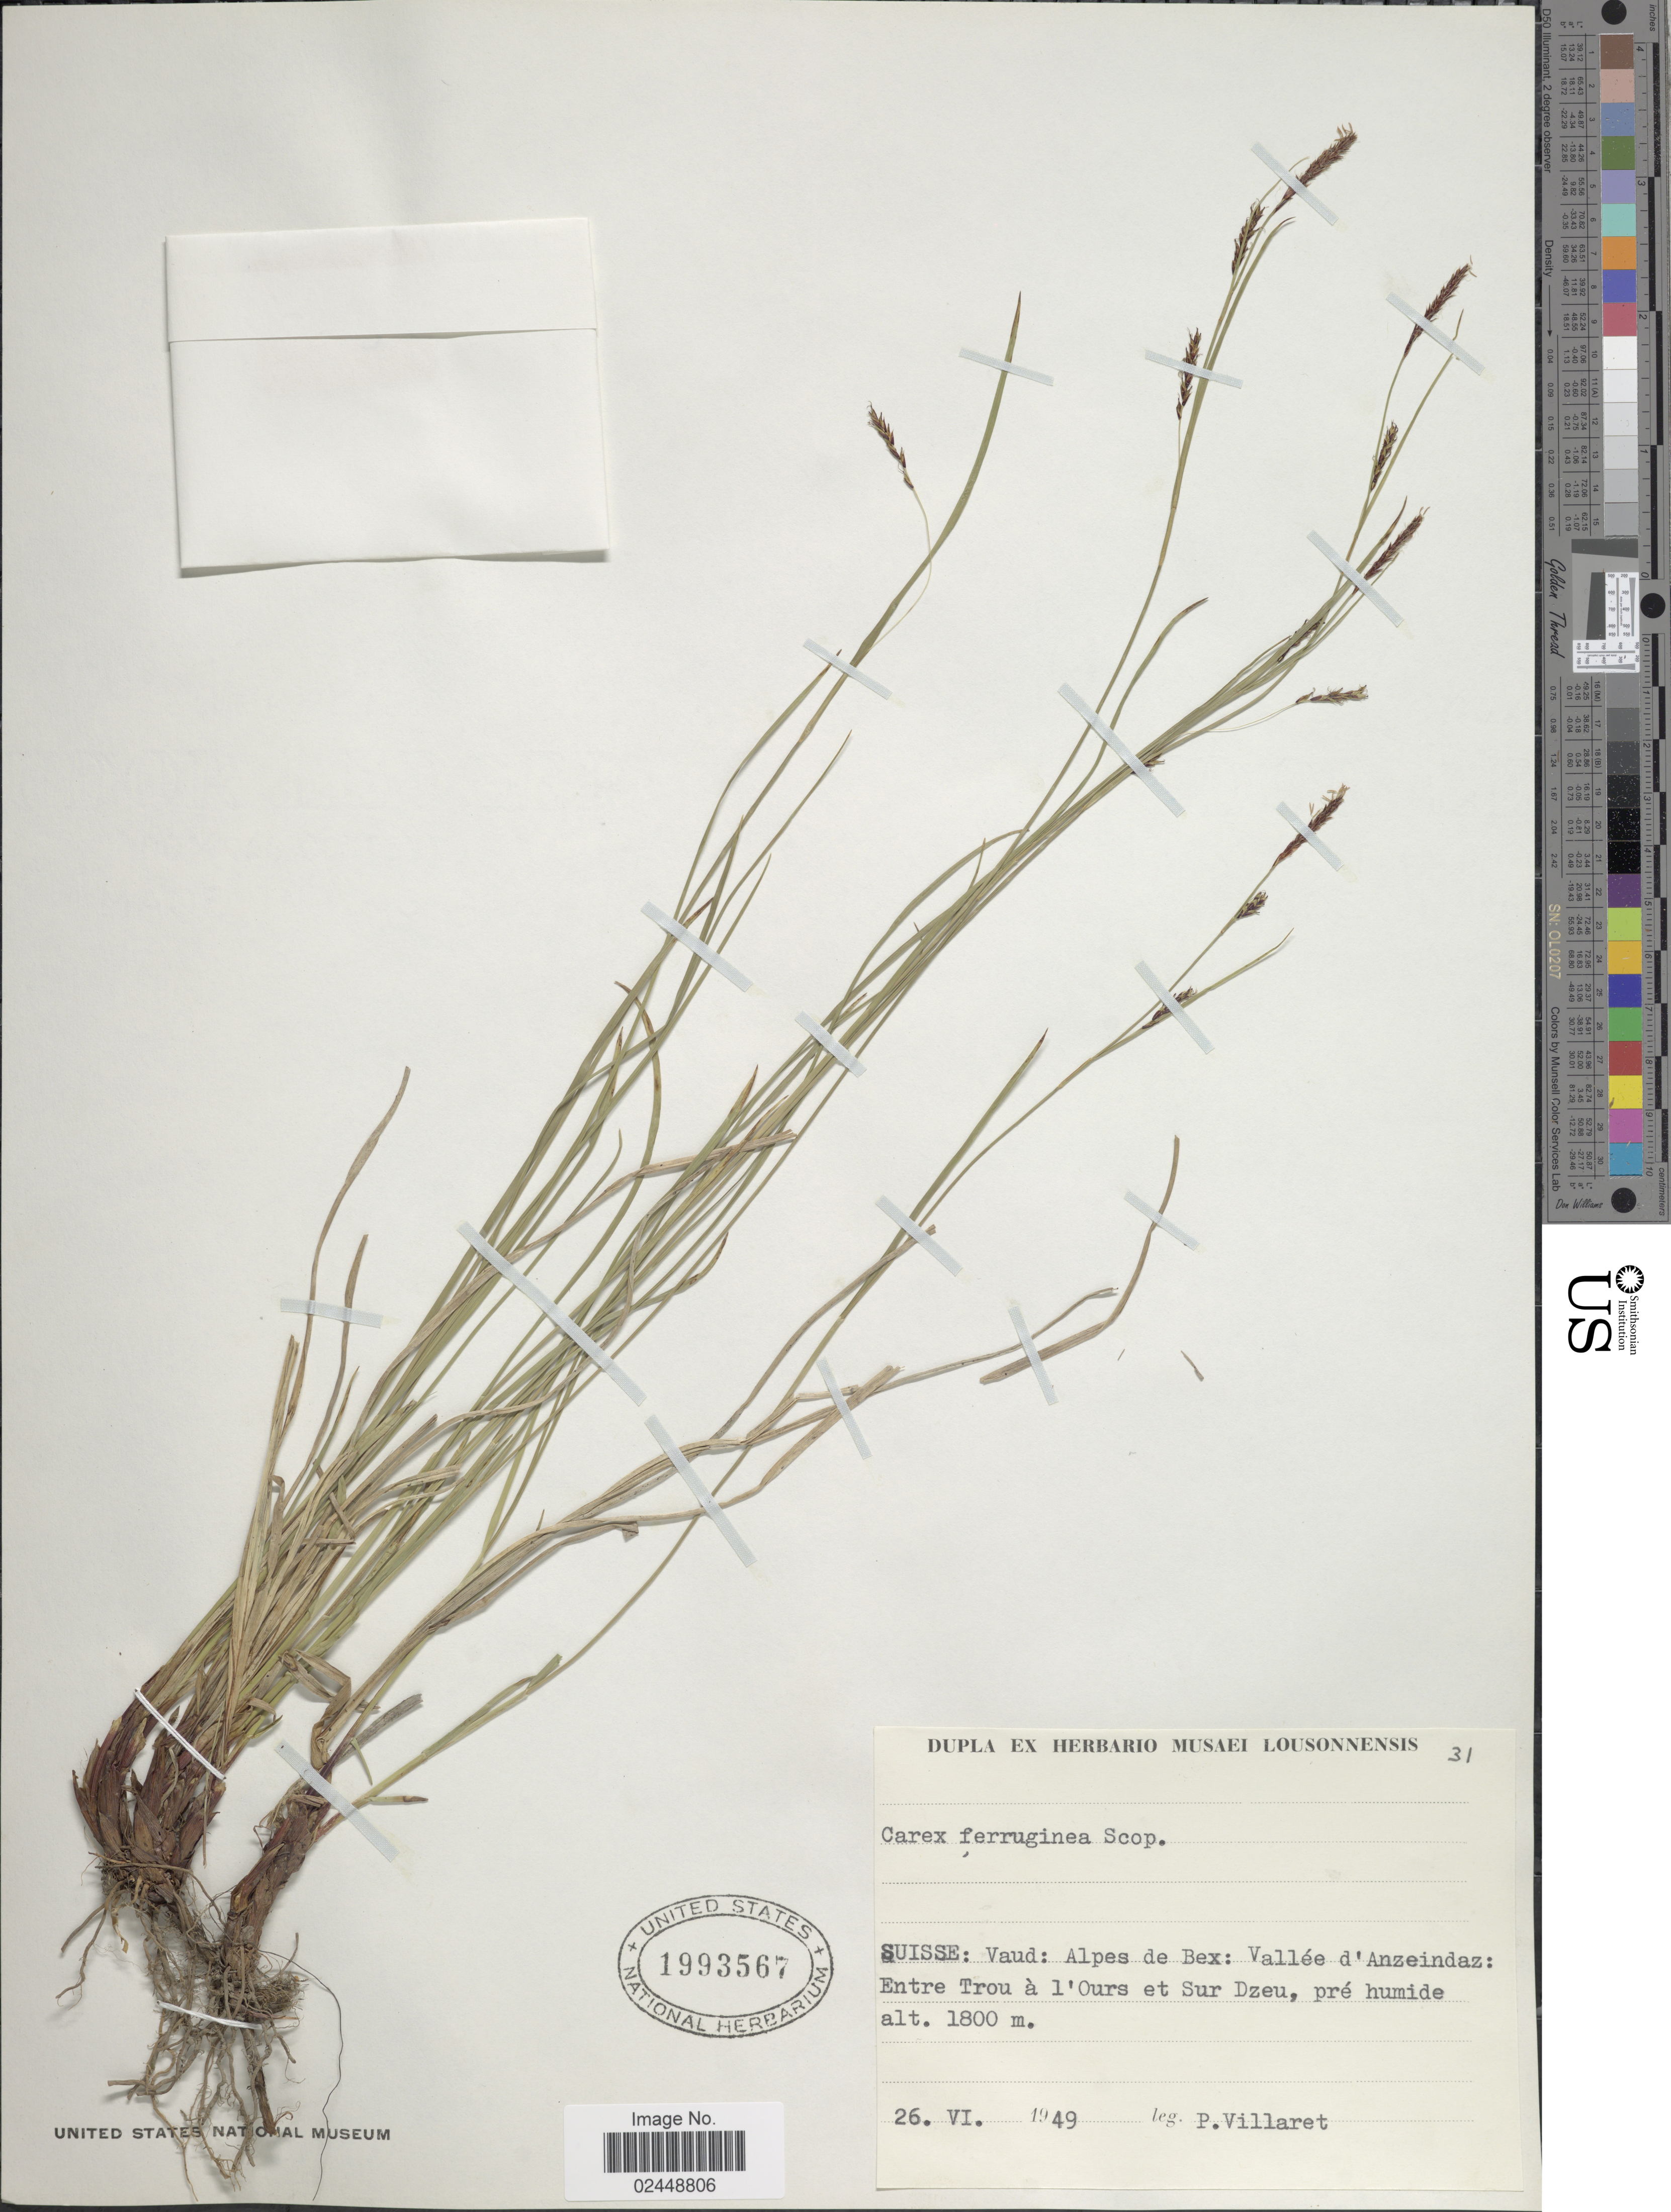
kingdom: Plantae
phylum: Tracheophyta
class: Liliopsida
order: Poales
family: Cyperaceae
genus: Carex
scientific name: Carex ferruginea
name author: Scop.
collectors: P. Villaret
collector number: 31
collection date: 1949-07-26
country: Switzerland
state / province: Vaud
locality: Suisse: Alpes de bex: vallee d'Anzeindaz: Entre Trou a l'Ours et Sur Dzeu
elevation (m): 1800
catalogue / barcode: US 1993567